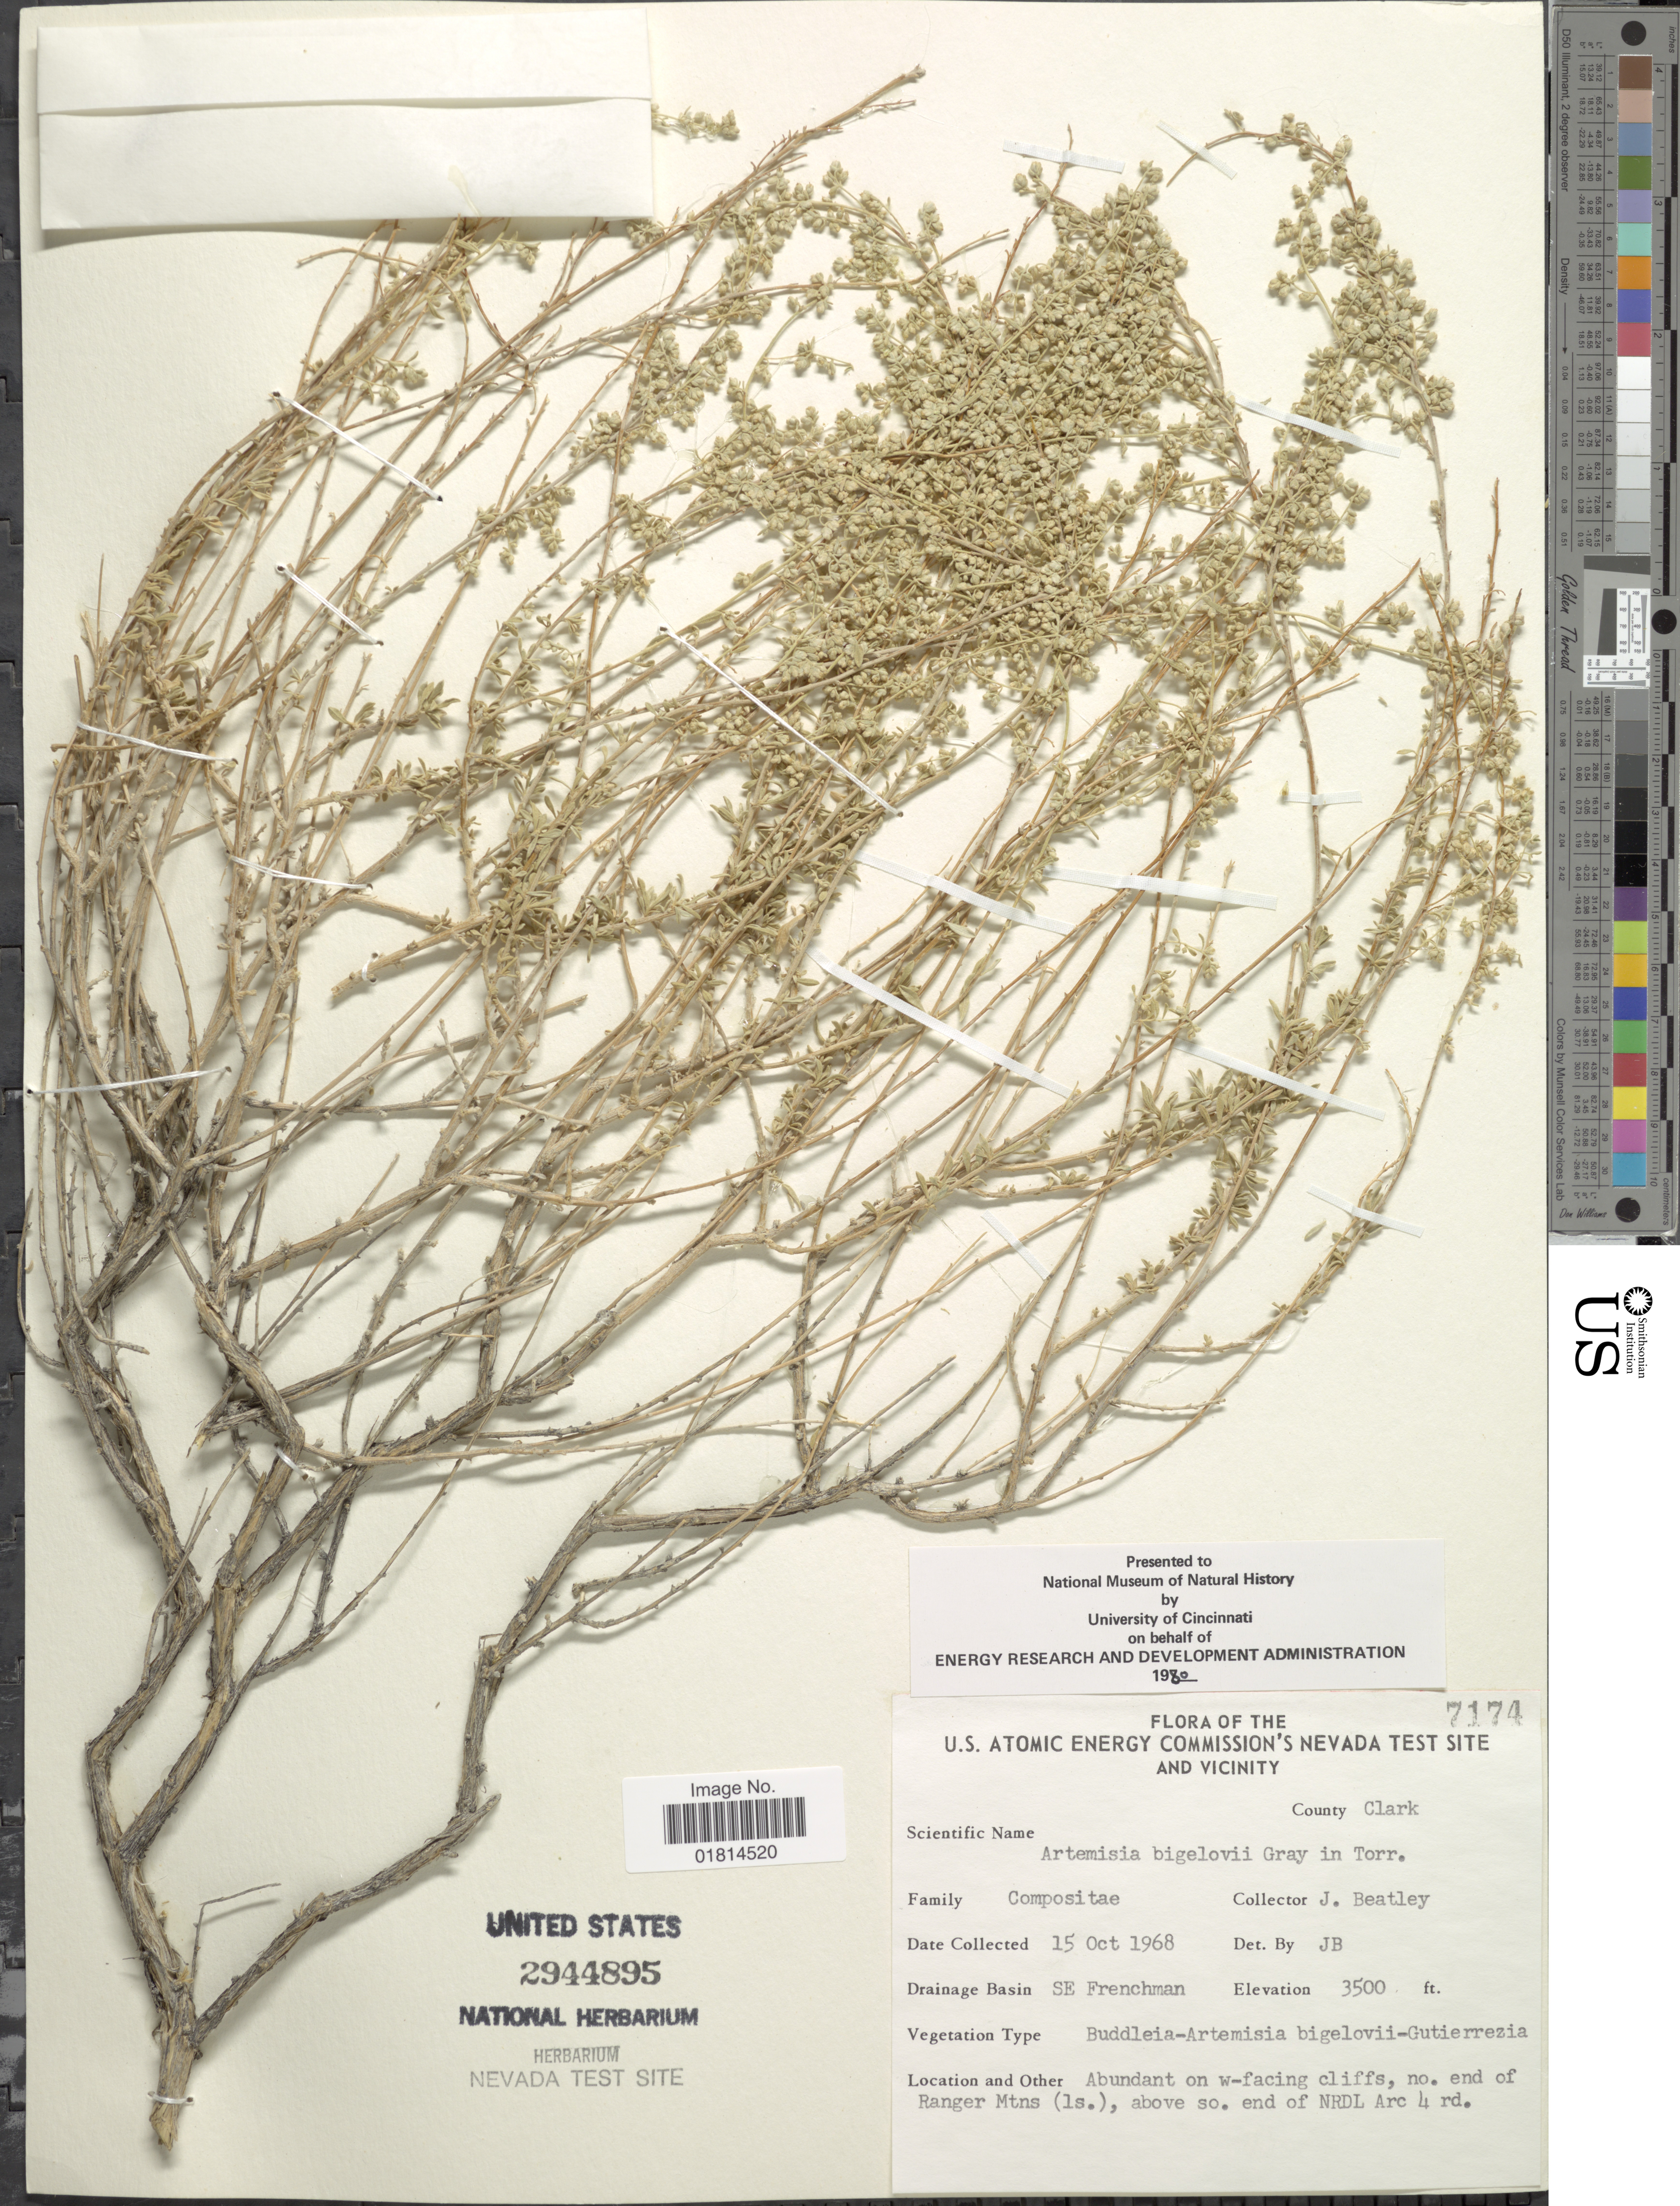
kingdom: Plantae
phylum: Tracheophyta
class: Magnoliopsida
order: Asterales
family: Asteraceae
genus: Artemisia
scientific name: Artemisia bigelovii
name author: A. Gray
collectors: J. C. Beatley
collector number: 7174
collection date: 1968-10-15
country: United States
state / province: Nevada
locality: U.S. Atomic Energy Commission's Nevada Test Site and Vicinity. County Clark. SE Frenchman. Abundant on w-facing cliffs, no. end of Ranger Mtns (1s.), above so. end of NRDL Arc 4 rd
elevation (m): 1067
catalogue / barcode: US 2944895